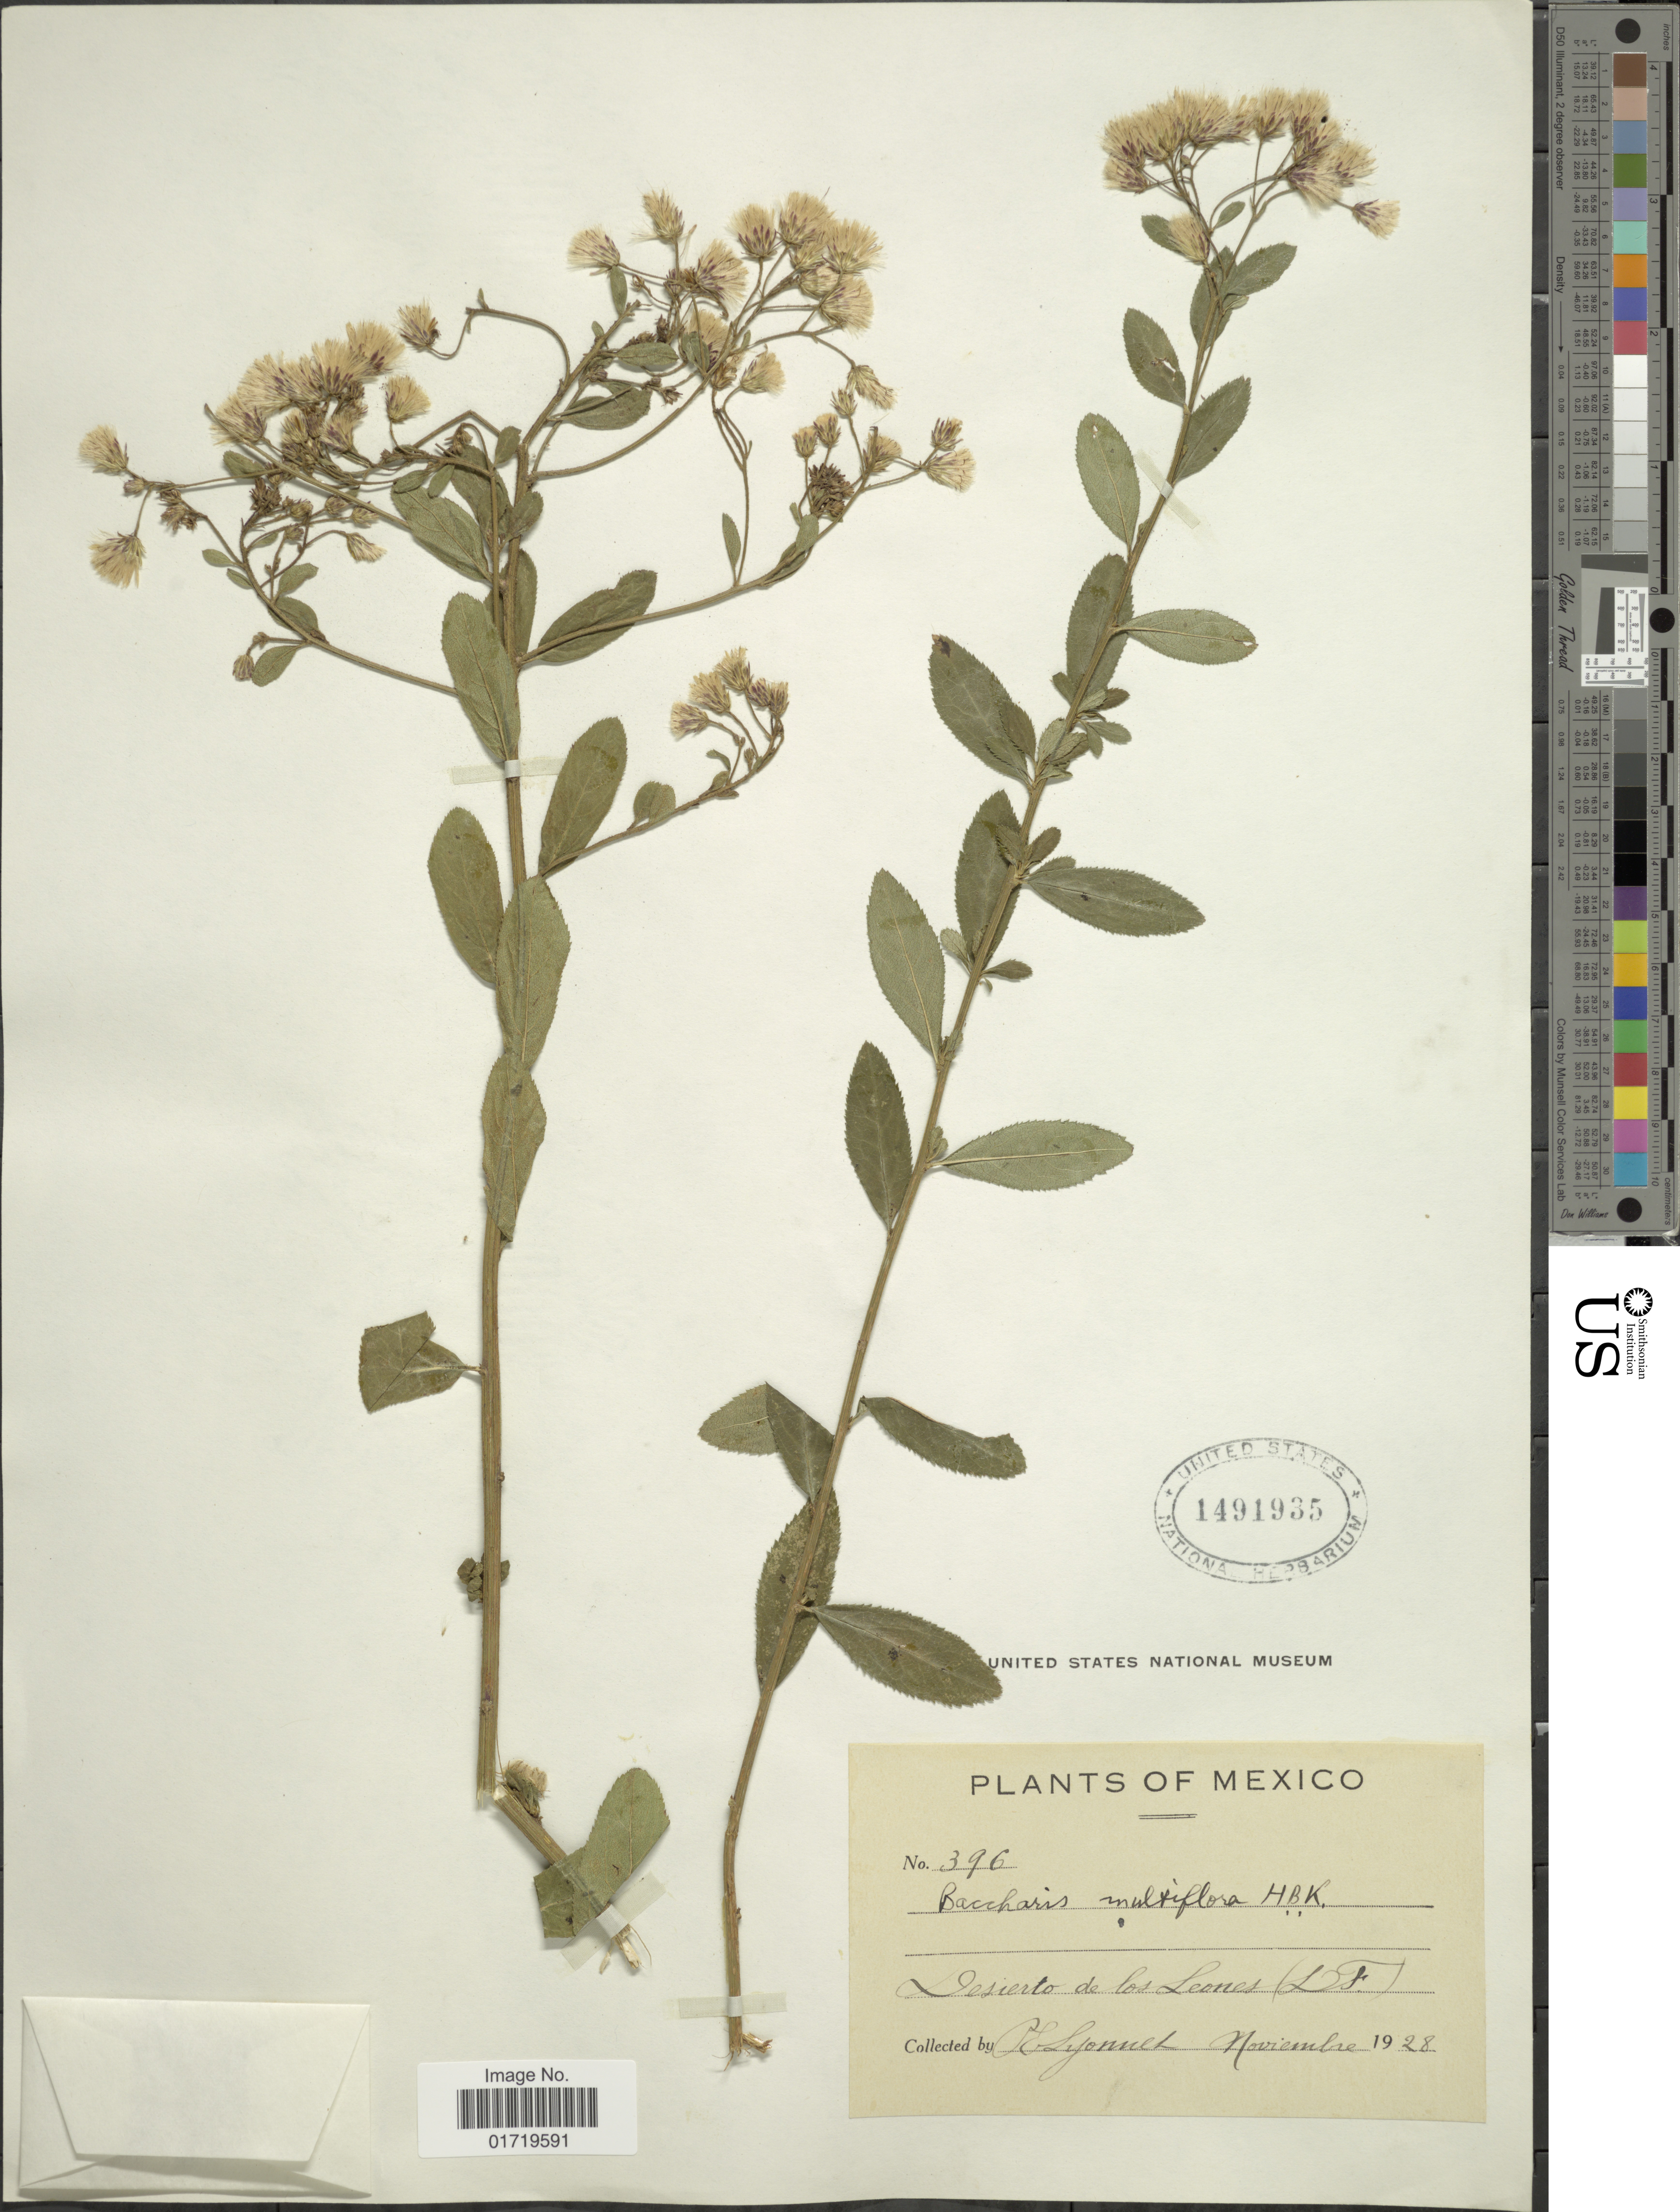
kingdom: Plantae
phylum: Tracheophyta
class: Magnoliopsida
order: Asterales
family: Asteraceae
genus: Baccharis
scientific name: Baccharis multiflora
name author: Kunth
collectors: P. Lyonnet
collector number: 396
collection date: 1928-11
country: Mexico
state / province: Distrito Federal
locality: Desierto de los Leones (D. F.)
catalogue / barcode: US 1491935